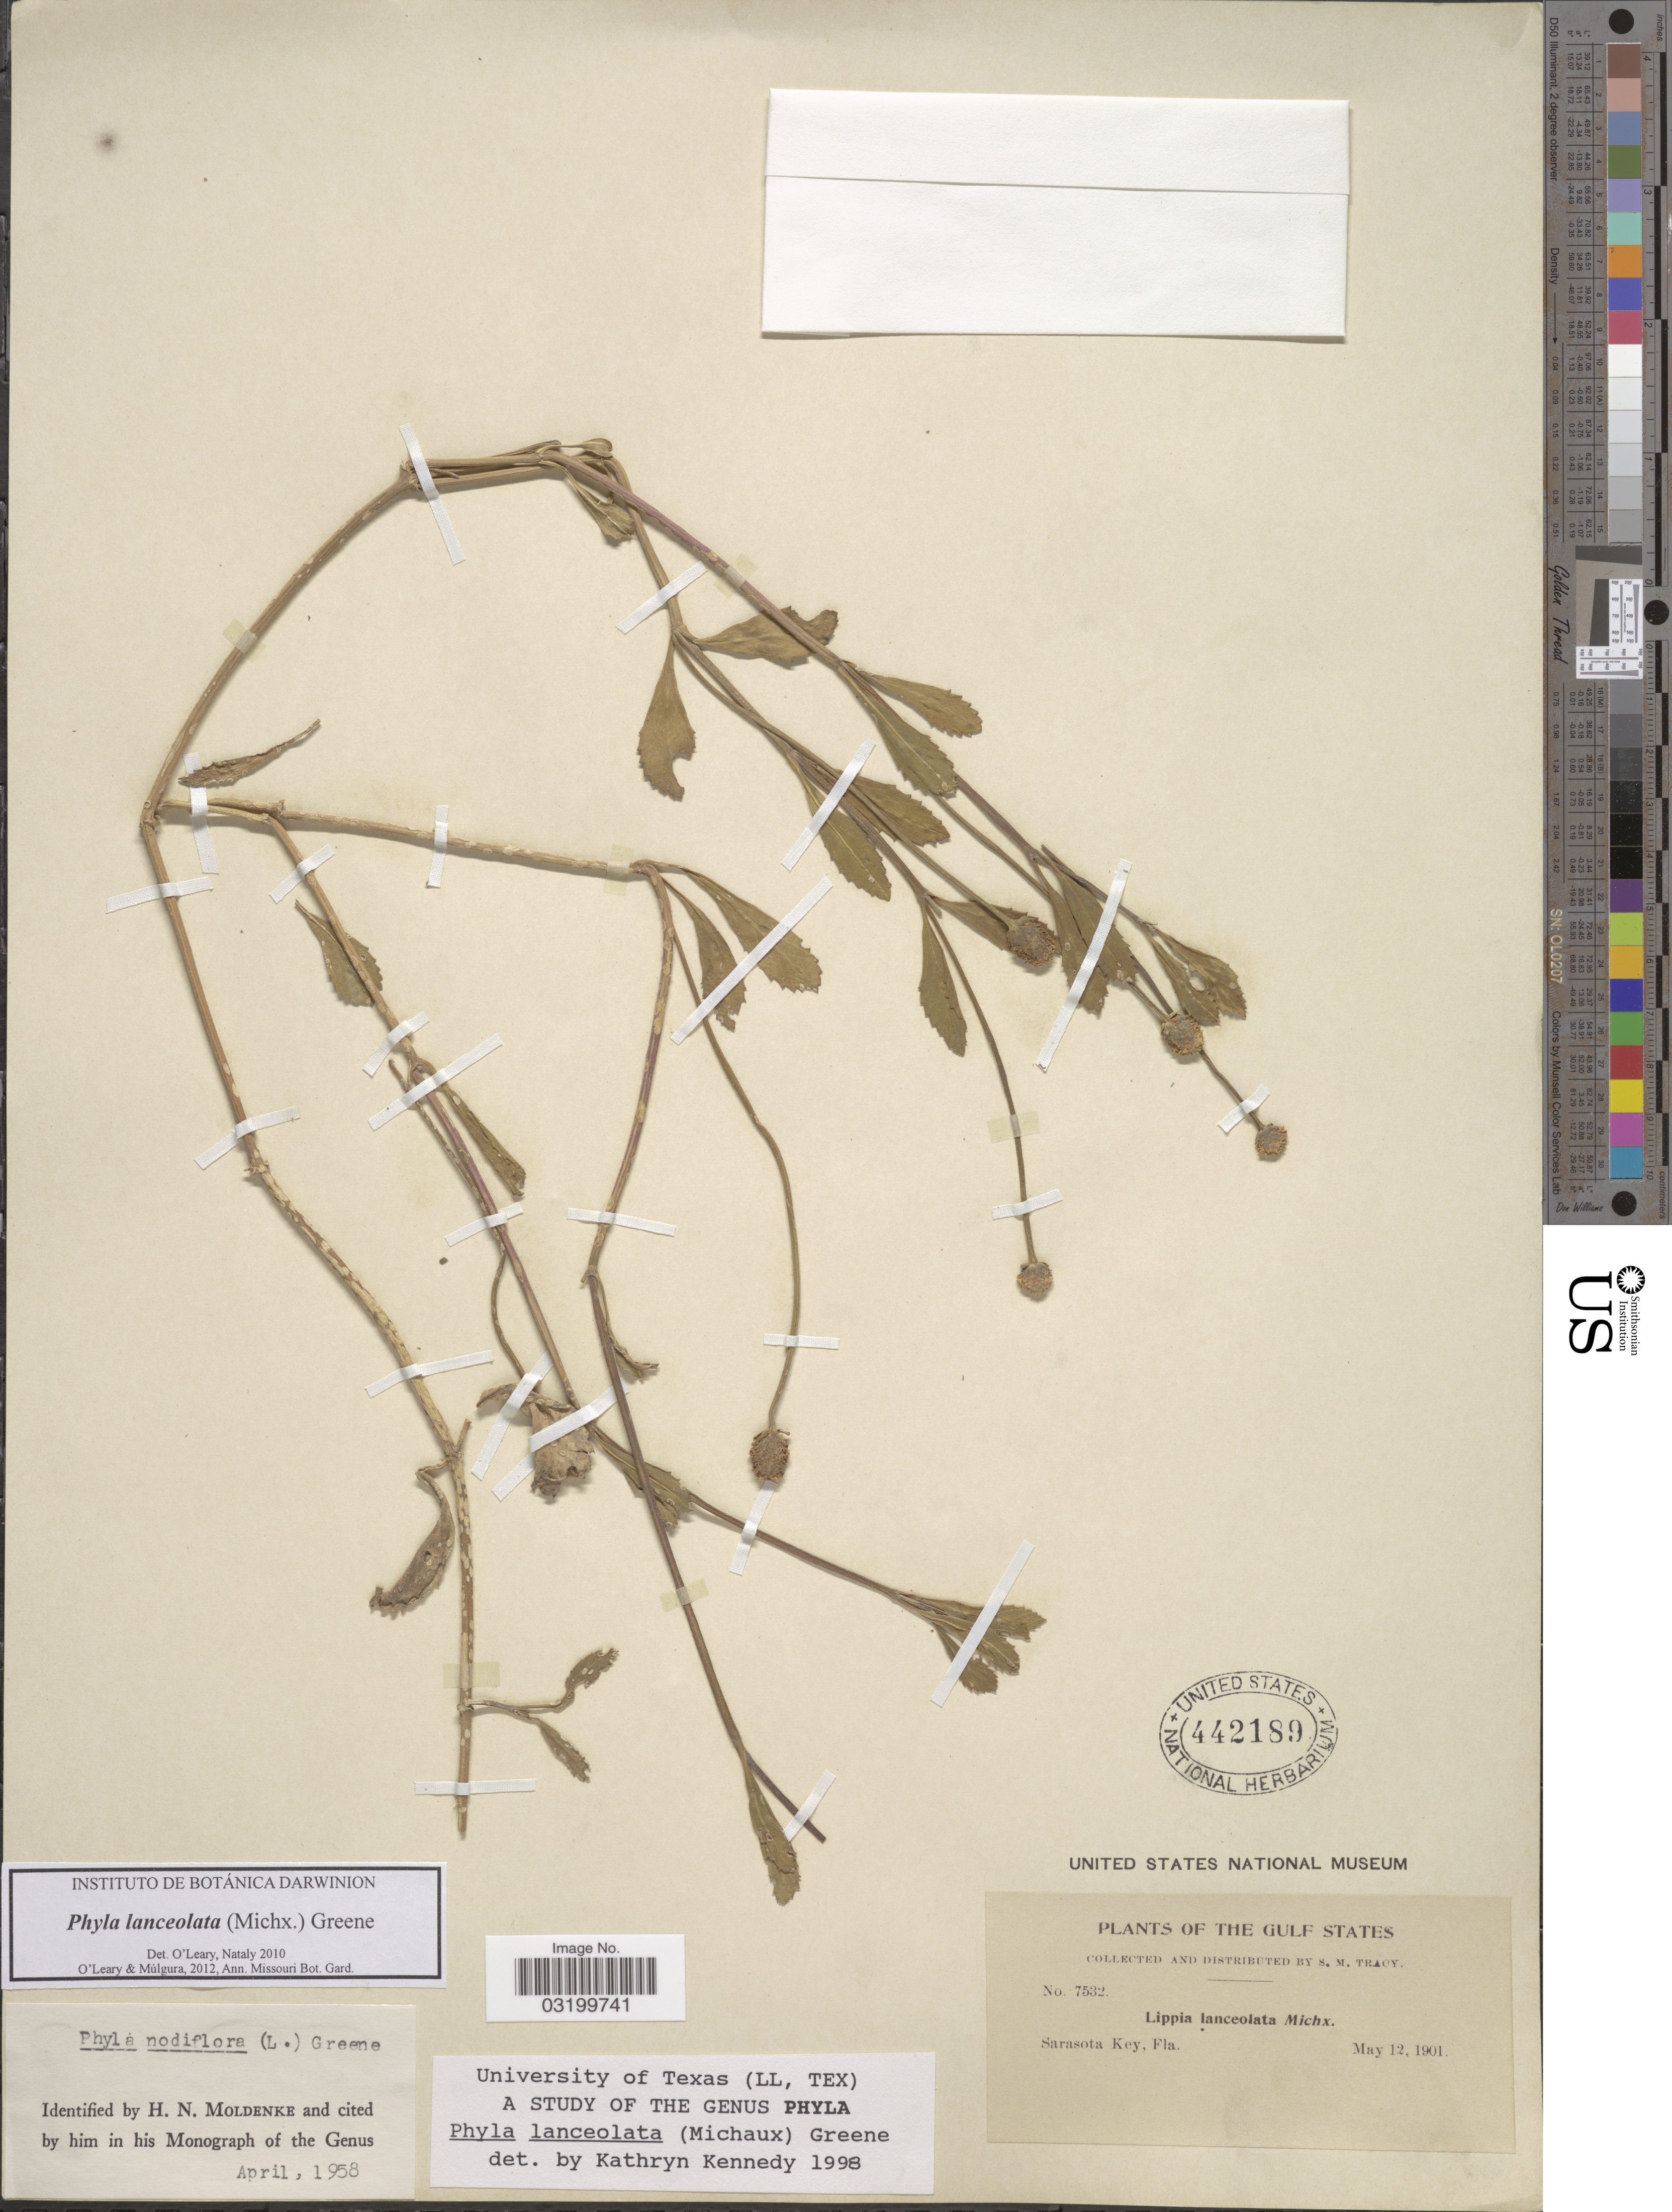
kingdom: Plantae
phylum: Tracheophyta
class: Magnoliopsida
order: Lamiales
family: Verbenaceae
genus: Phyla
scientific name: Phyla lanceolata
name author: (Michx.) Greene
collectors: S. M. Tracy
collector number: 7532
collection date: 1901-05-12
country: United States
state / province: Florida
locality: The Gulf States. Sarasota Key.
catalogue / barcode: US 442189